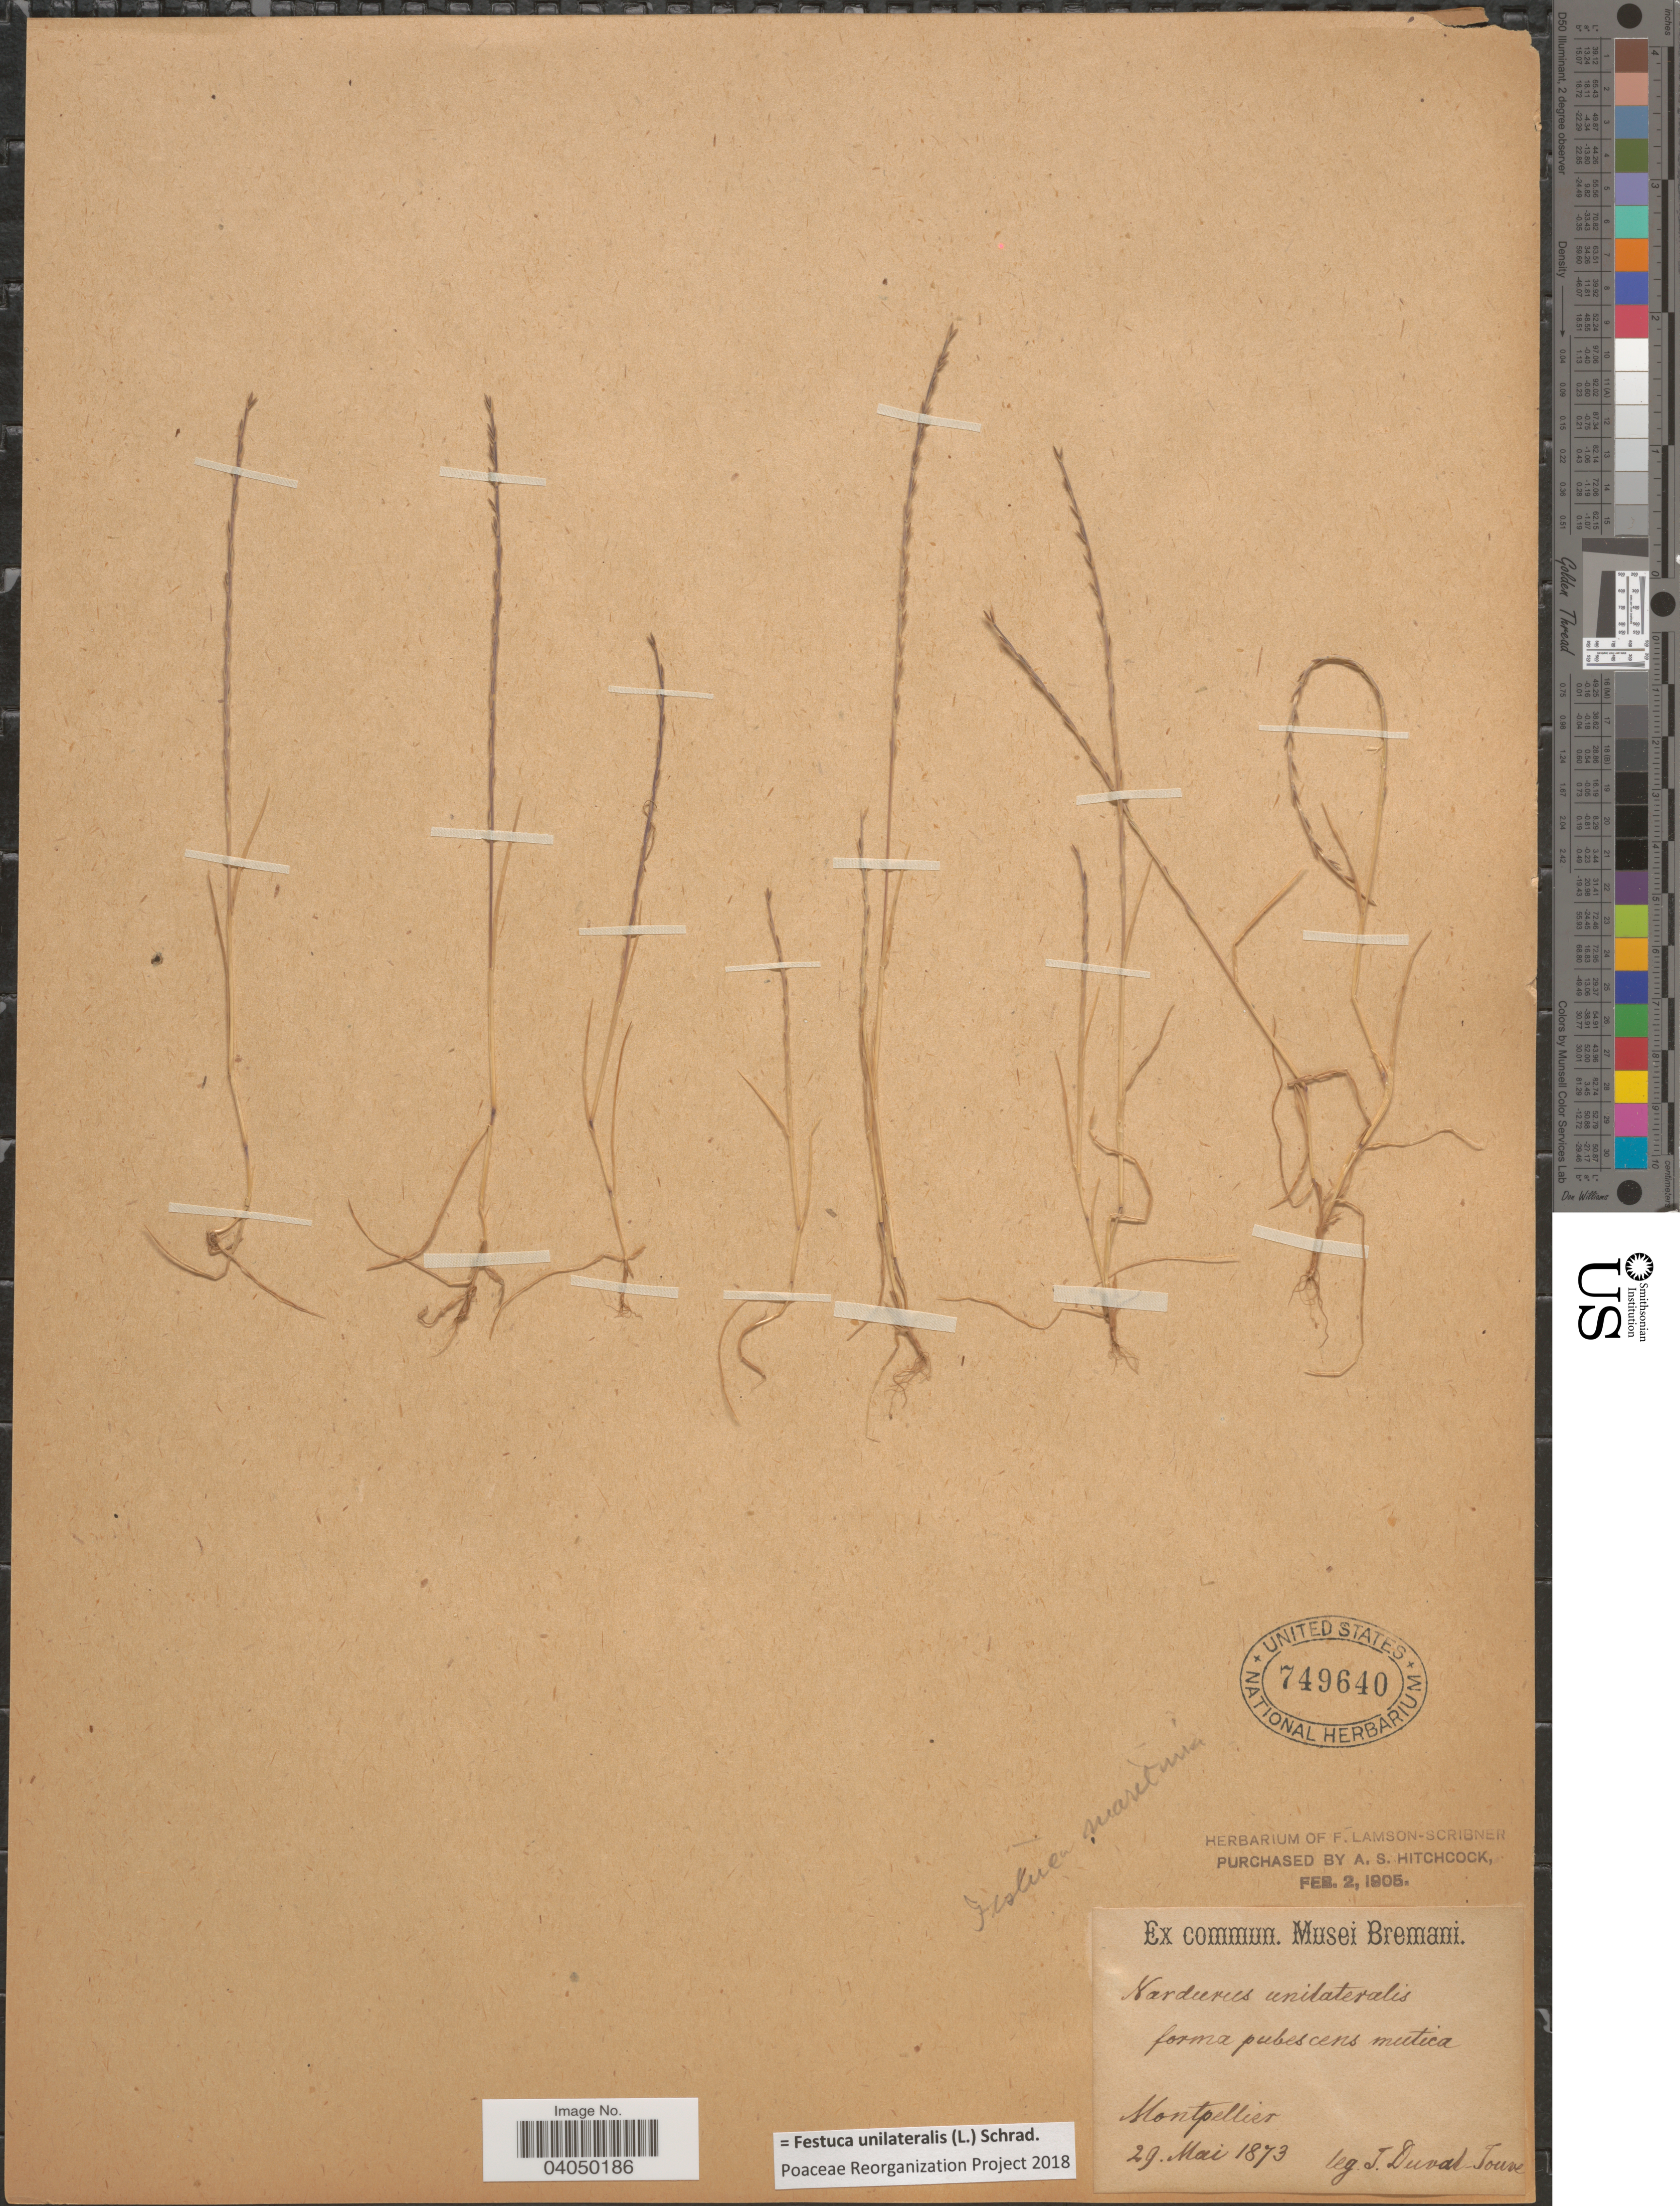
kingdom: Plantae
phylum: Tracheophyta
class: Liliopsida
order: Poales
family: Poaceae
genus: Festuca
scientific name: Festuca unilateralis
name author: Schrad.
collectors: J. Duval-Jouve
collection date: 1873-05-29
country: France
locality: Montpellier.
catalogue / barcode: US 749640